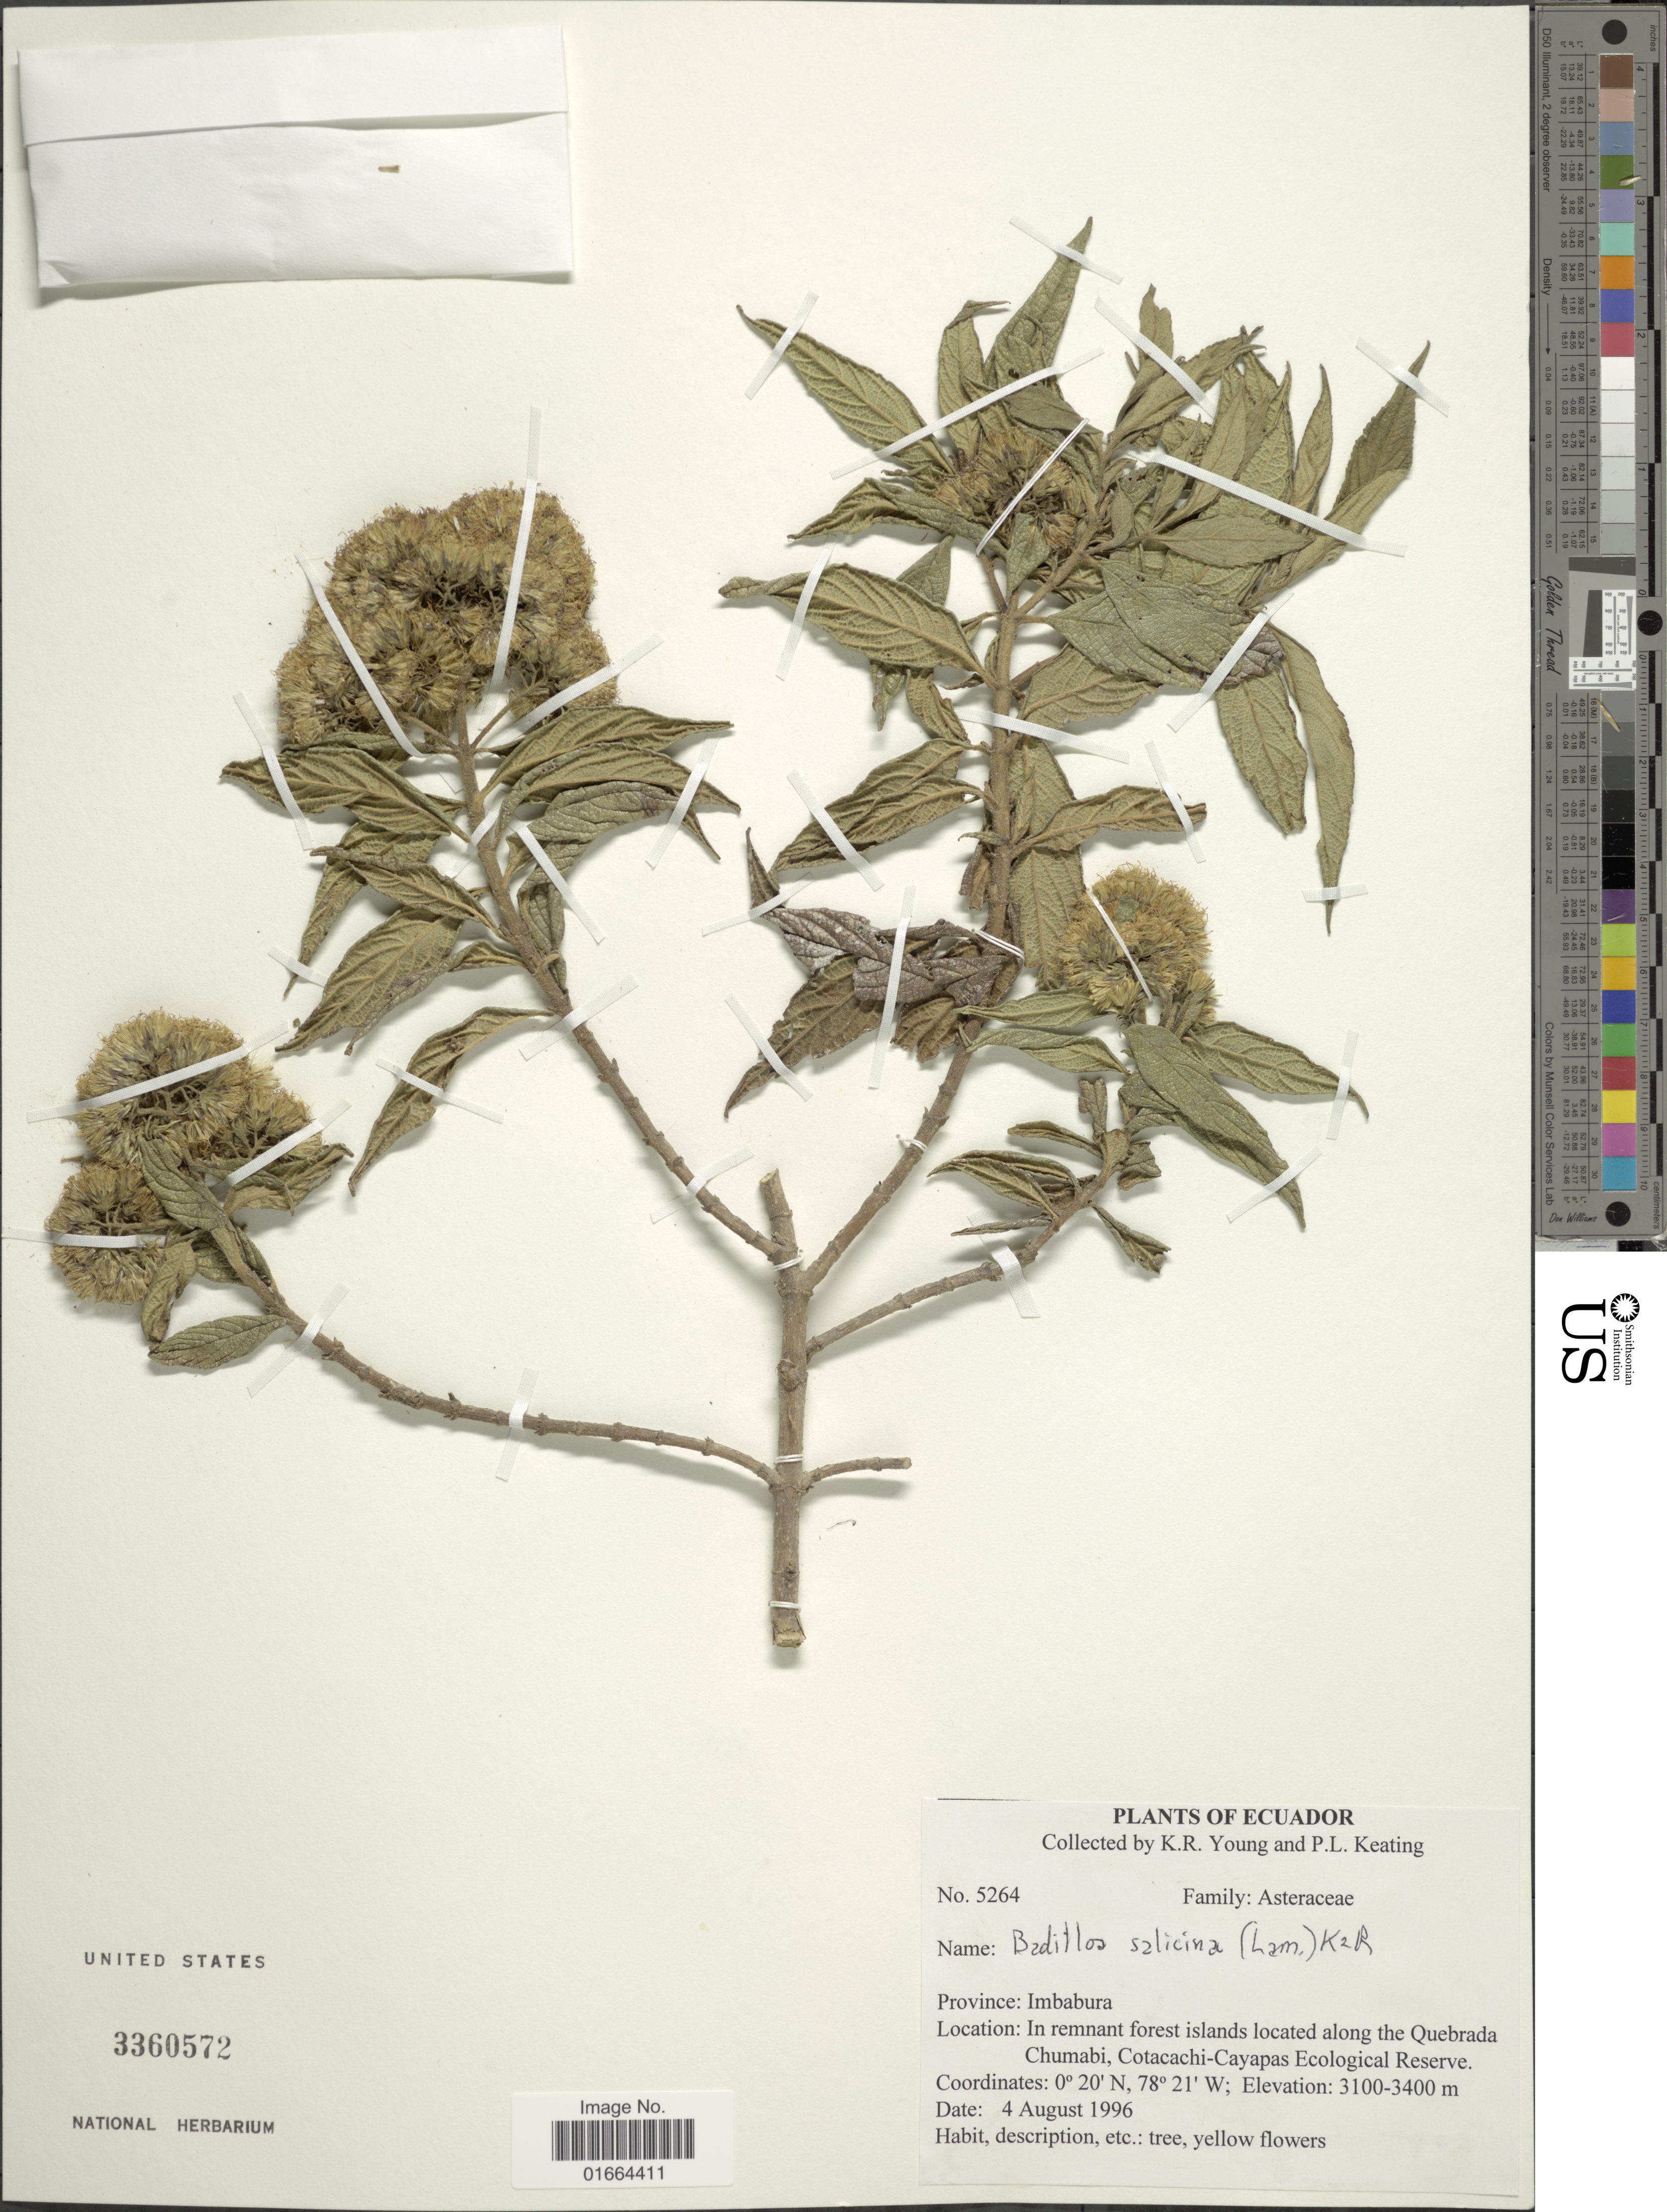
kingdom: Plantae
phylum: Tracheophyta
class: Magnoliopsida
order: Asterales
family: Asteraceae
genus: Badilloa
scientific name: Badilloa salicina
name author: (Lam.) R.M. King & H. Rob.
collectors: K. Young & P. Keating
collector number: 5264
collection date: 1996-08-04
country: Ecuador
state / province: Imbabura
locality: Province: Imbabura, In remnant forest islands located along the Quebrada Chumabi, Cotacachi-Cayapas Ecoligical Reserve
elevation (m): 3100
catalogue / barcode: US 3360572